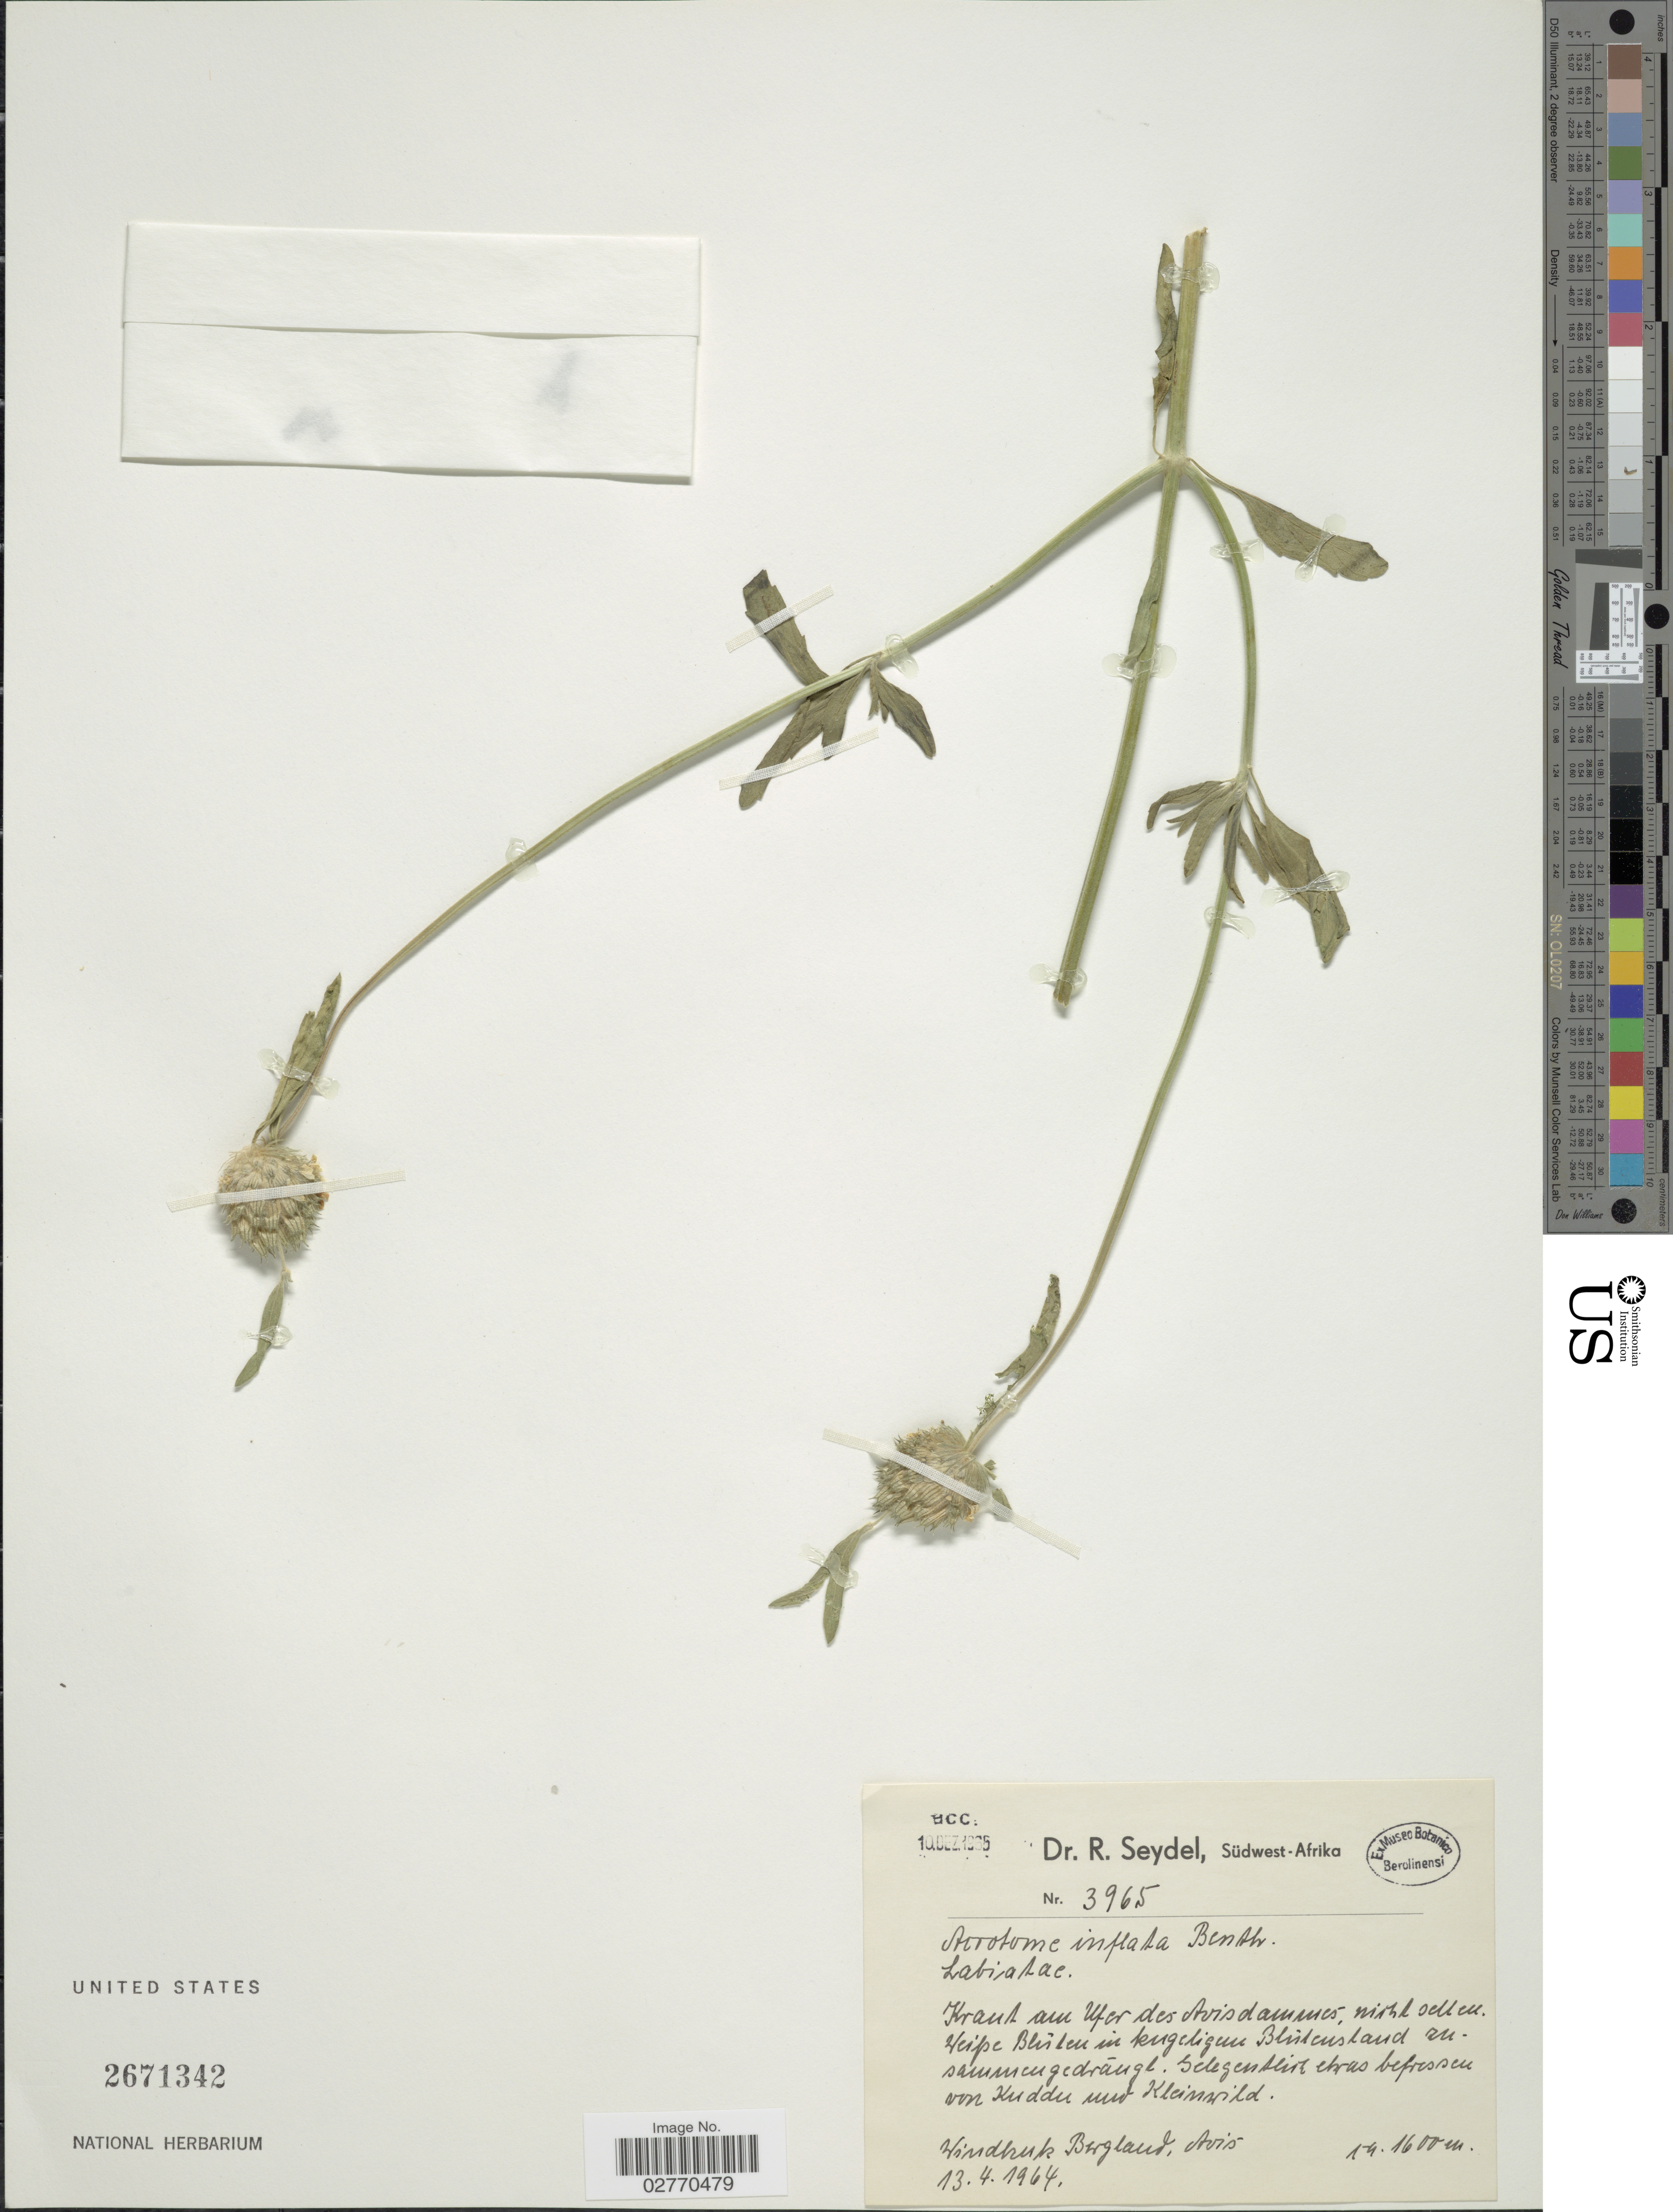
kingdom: Plantae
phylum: Tracheophyta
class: Magnoliopsida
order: Lamiales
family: Lamiaceae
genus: Acrotome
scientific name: Acrotome inflata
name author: Benth.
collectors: R. Seydel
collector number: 3965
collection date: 1964-04-13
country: Namibia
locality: Südwest-Afrika, Windhuk Bergland, Avis.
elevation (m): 1600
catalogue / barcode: US 2671342